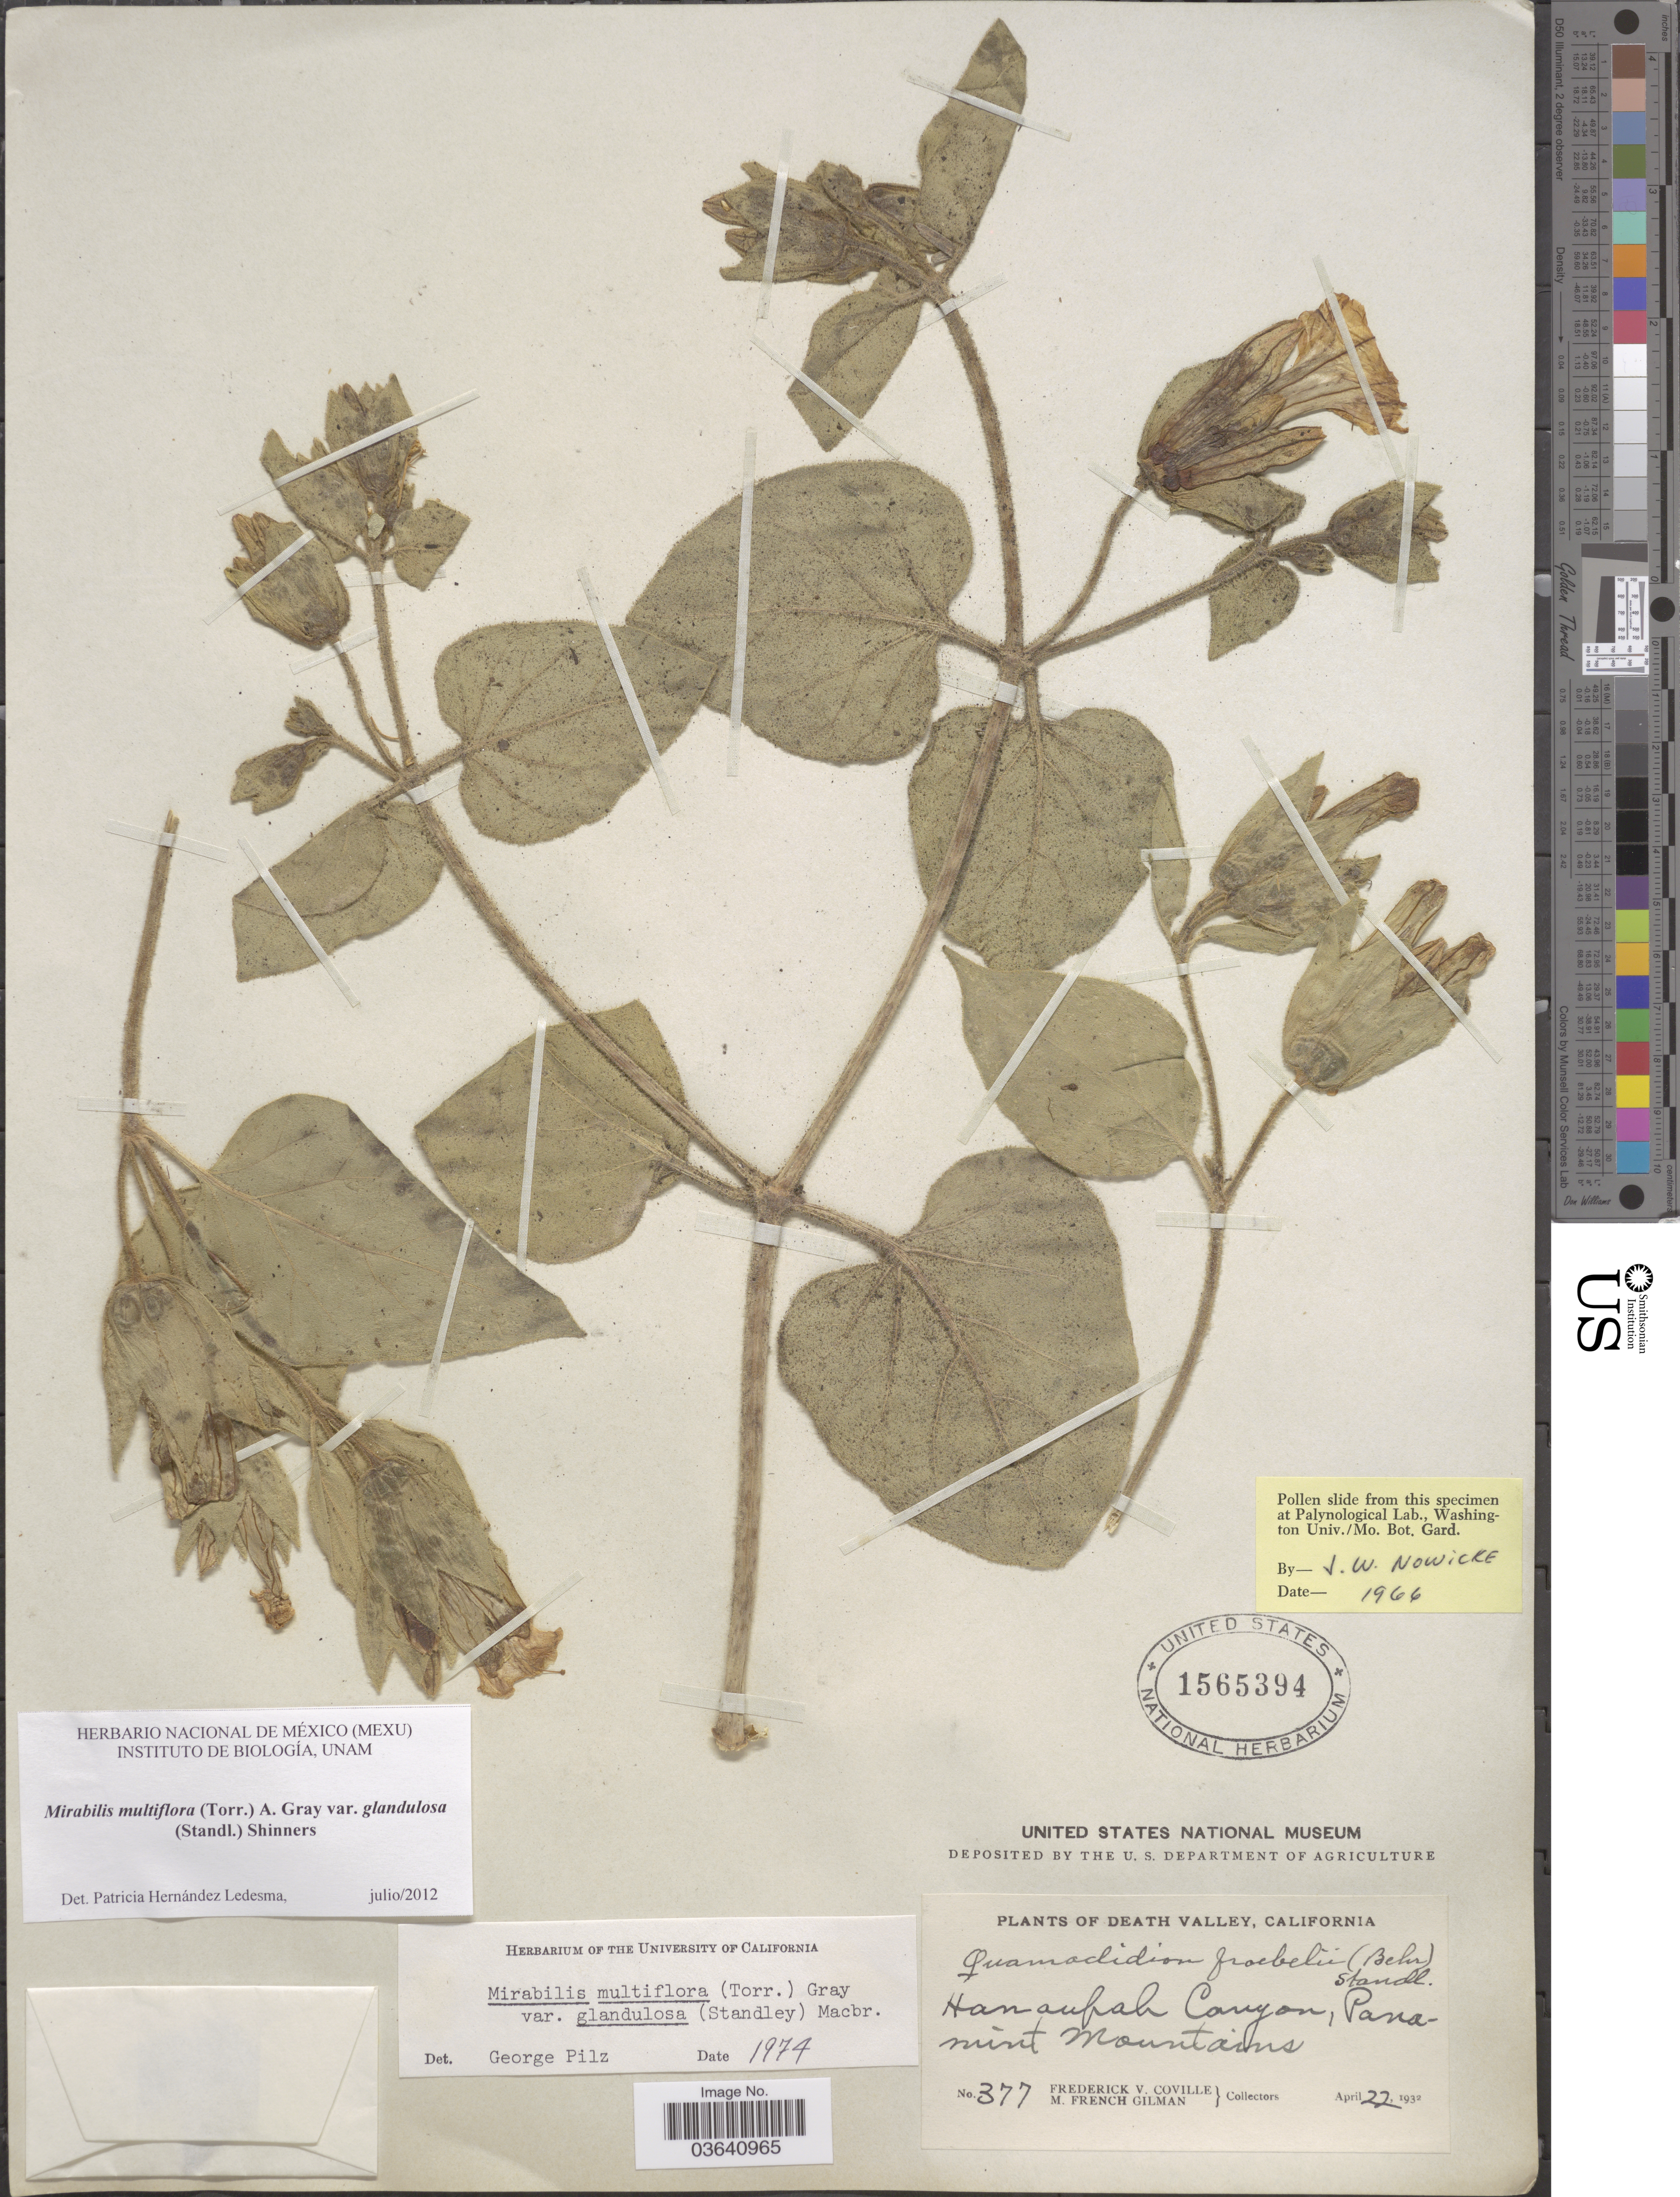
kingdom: Plantae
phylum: Tracheophyta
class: Magnoliopsida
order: Caryophyllales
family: Nyctaginaceae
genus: Mirabilis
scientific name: Mirabilis multiflora var. glandulosa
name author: (Standl.) J.F. Macbr.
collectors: F. V. Coville & M. F. Gilman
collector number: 377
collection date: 1932-04-22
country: United States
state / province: California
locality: Death Valley. Hanaupah Canyon, Panamint Mountains.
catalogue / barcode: US 1565394